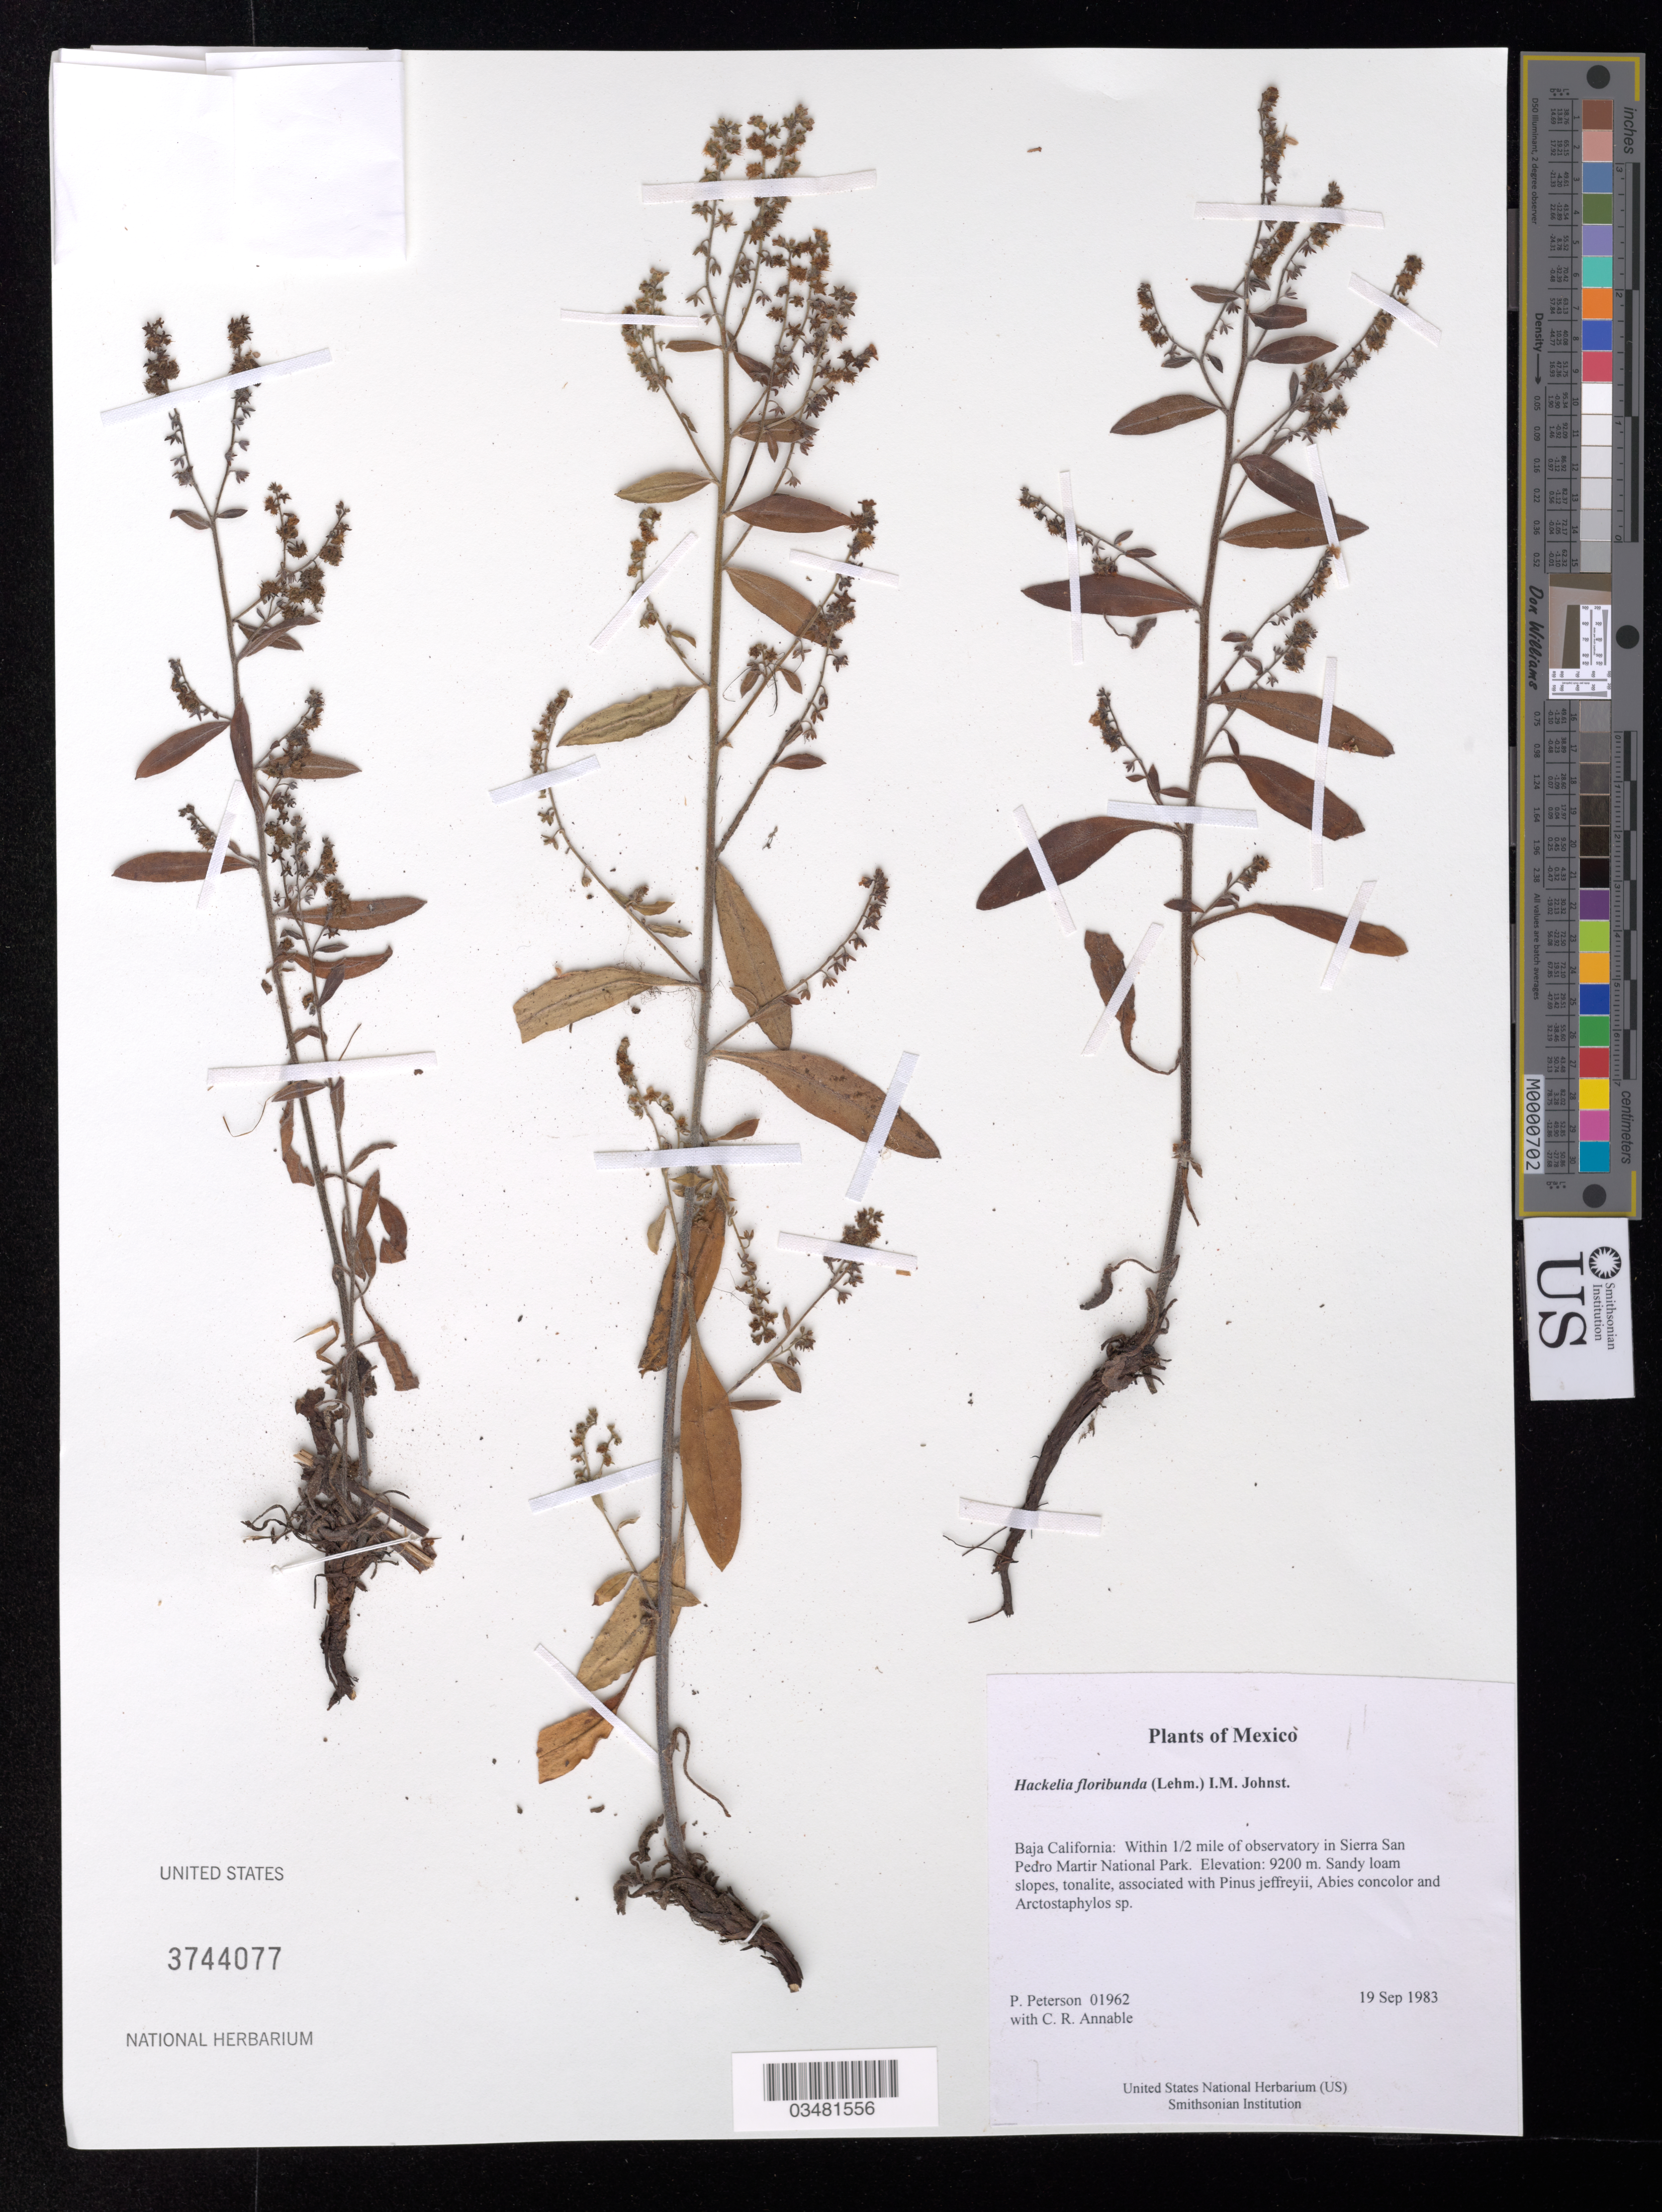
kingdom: Plantae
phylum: Tracheophyta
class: Magnoliopsida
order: Boraginales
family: Boraginaceae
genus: Hackelia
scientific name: Hackelia floribunda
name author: (Lehm.) I.M. Johnst.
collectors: P. M. Peterson & C. R. Annable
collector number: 01962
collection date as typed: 19 Sep 1983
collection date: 1983-09-19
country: Mexico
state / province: Baja California Norte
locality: Within 1/2 mile of observatory in Sierra San Pedro Martir National Park.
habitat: Sandy loam slopes, tonalite, associated with Pinus jeffreyii, Abies concolor and Arctostaphylos sp.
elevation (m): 9200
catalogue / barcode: US 3744077